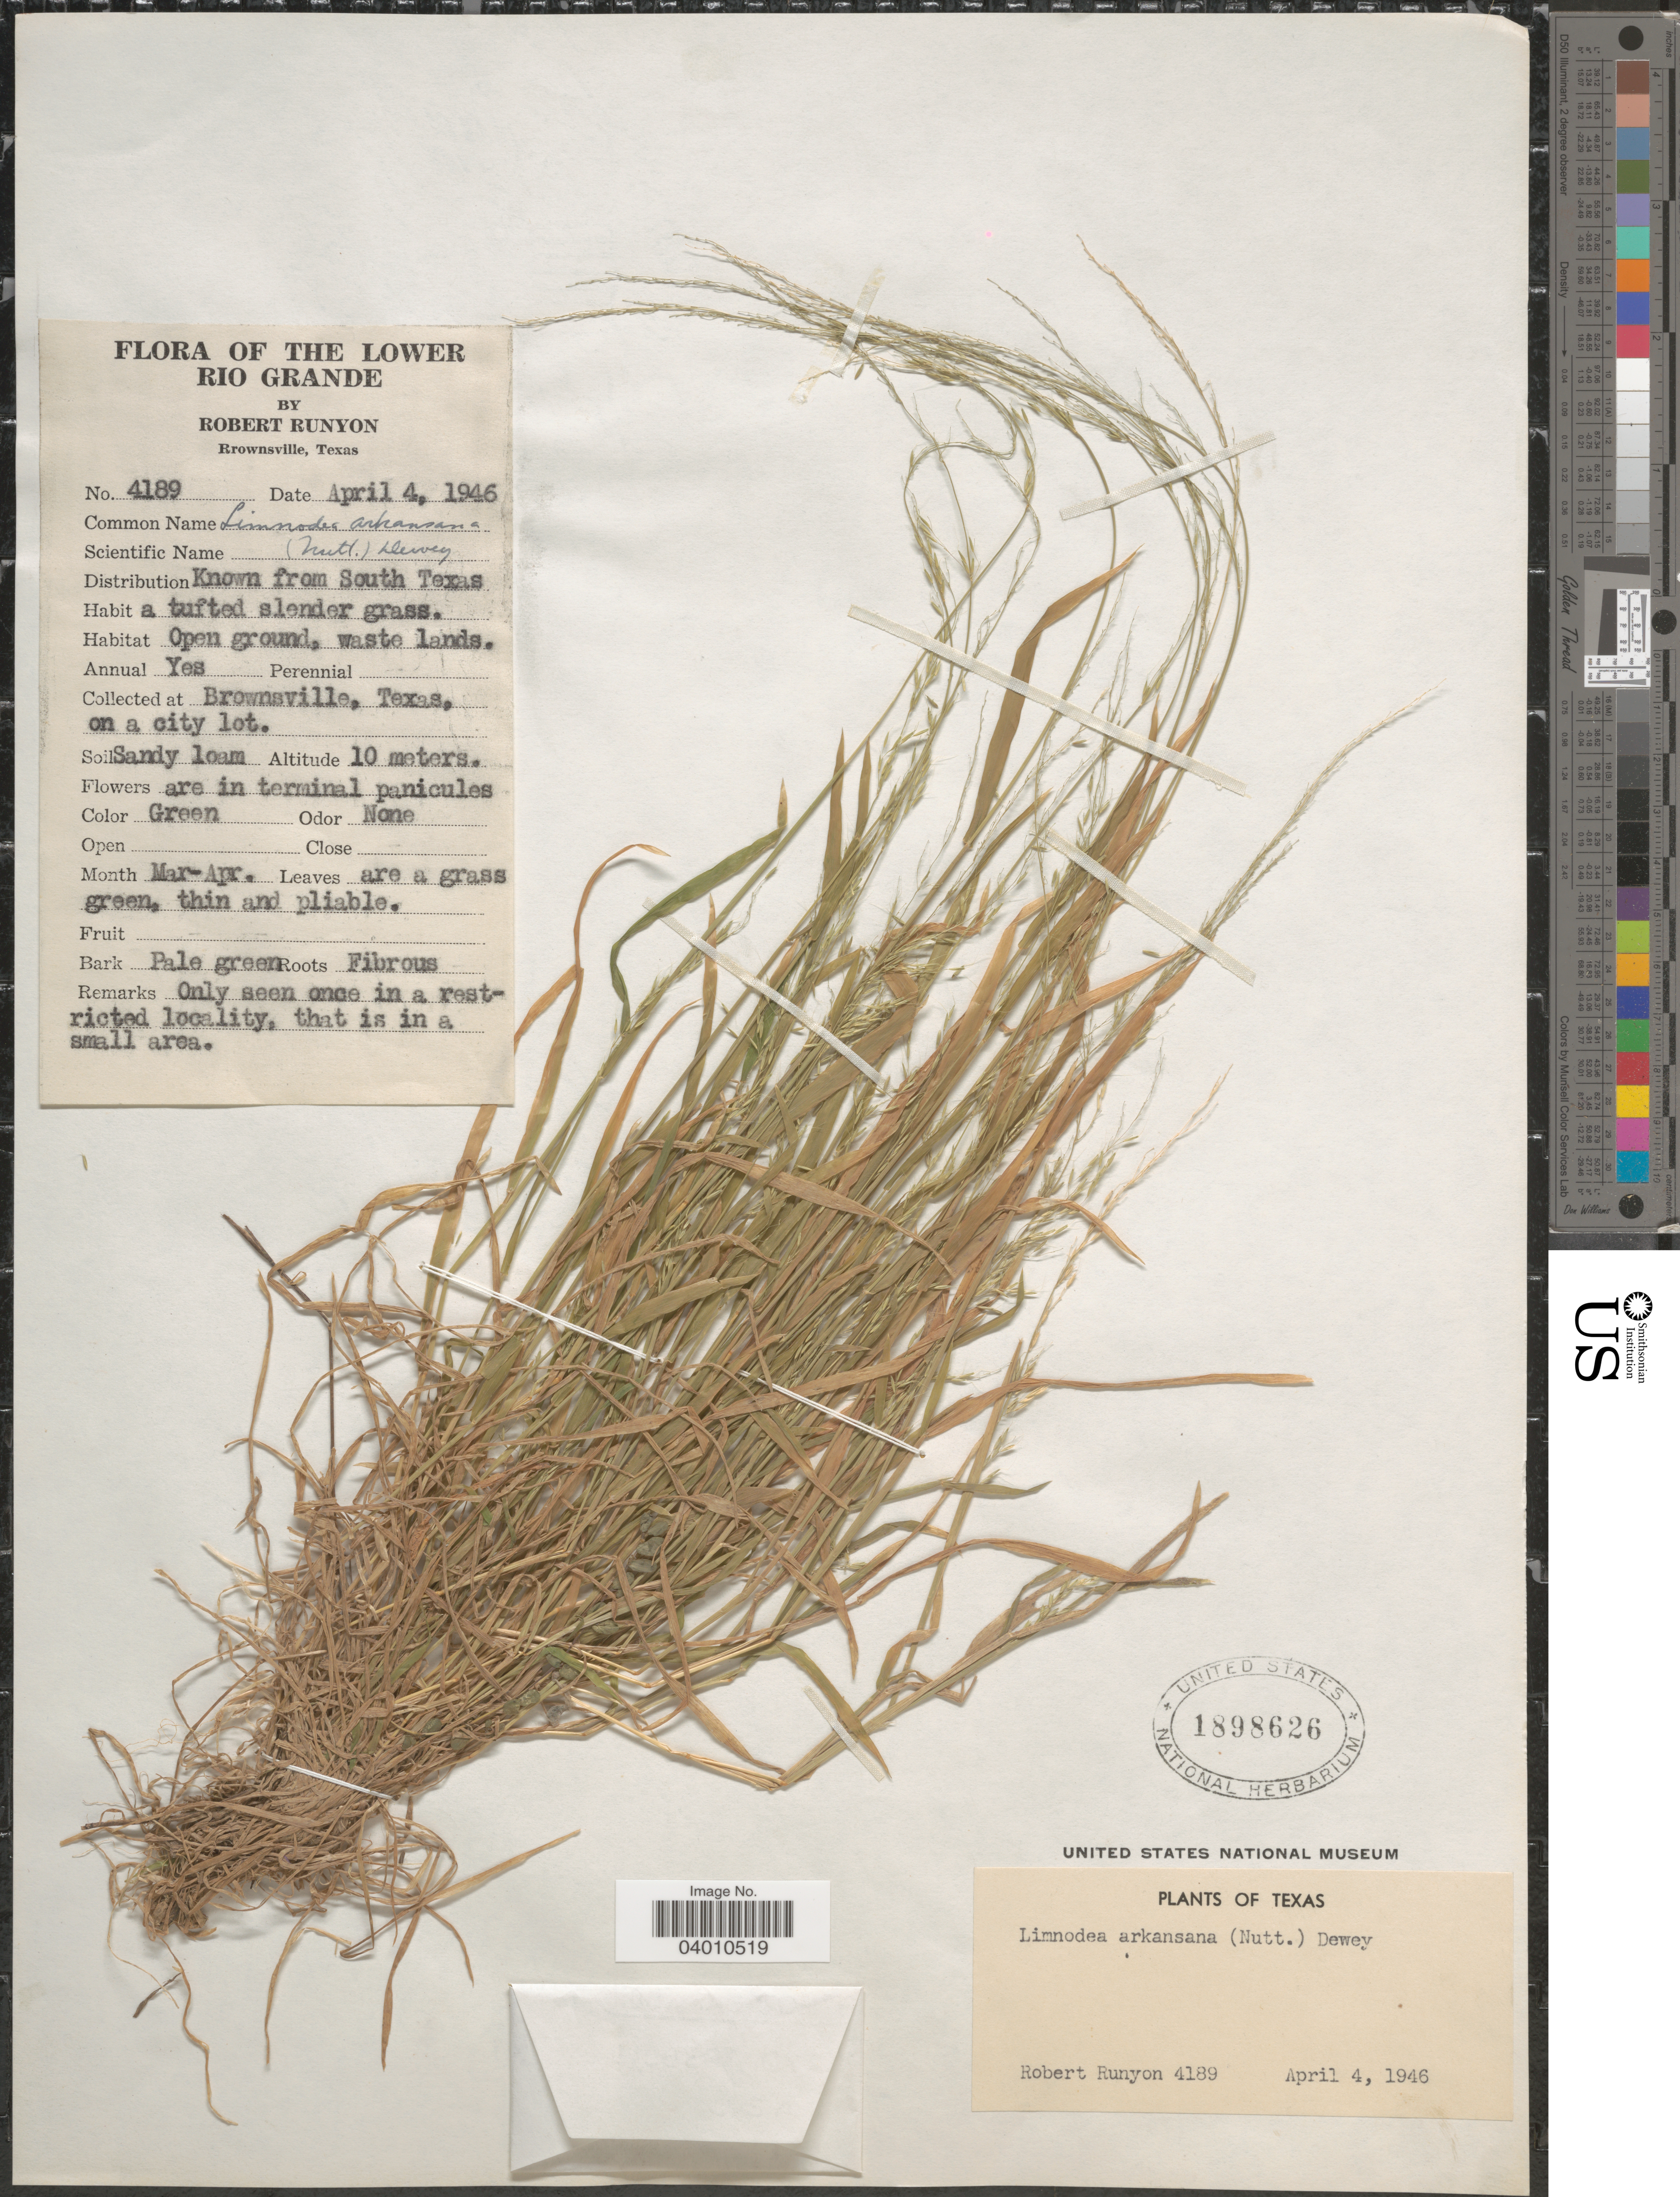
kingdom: Plantae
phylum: Tracheophyta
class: Liliopsida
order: Poales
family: Poaceae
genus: Limnodea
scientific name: Limnodea arkansana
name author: (Nutt.) L.H. Dewey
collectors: R. Runyon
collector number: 4189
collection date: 1946-04-04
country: United States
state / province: Texas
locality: The Lower Rio Grande. Brownsville, on a city lot.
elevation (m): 10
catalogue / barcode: US 1898626